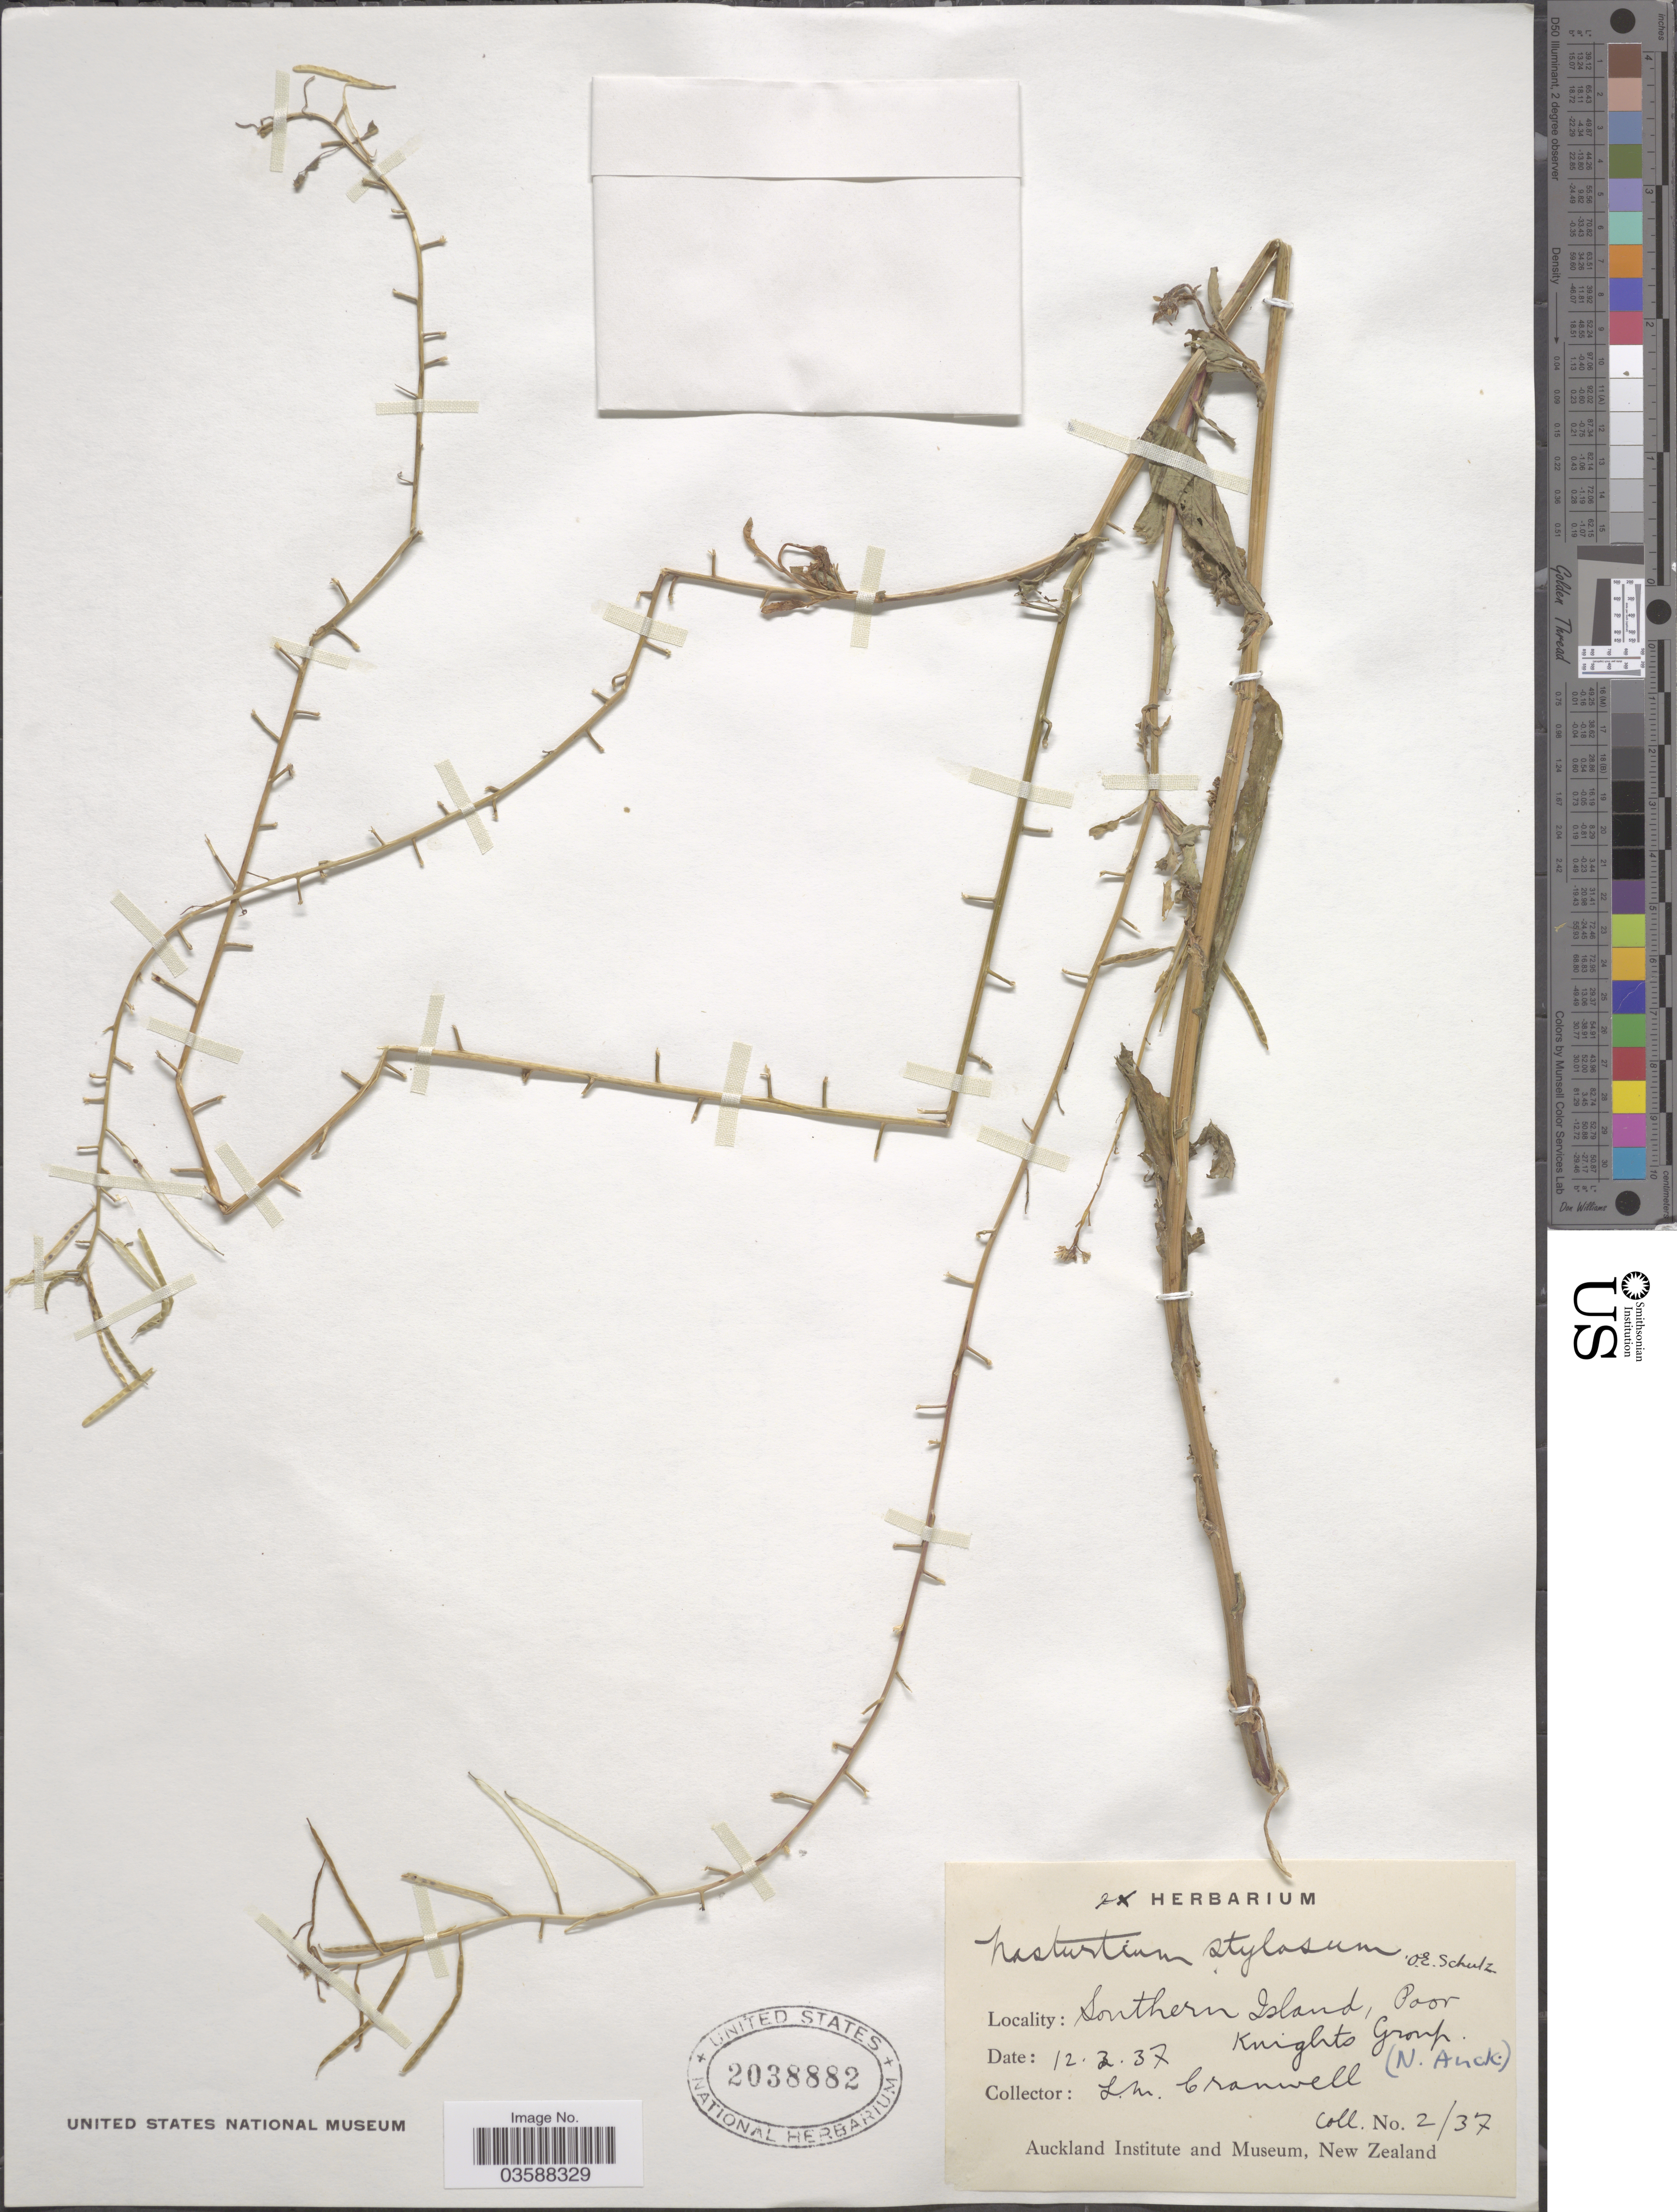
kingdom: Plantae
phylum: Tracheophyta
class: Magnoliopsida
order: Brassicales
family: Brassicaceae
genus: Rorippa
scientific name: Rorippa gigantea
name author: (Hook.) Garn.-Jones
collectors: L. Cranwell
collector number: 2/37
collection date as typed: Transcribed d/m/y: 12/2/37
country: New Zealand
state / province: Auckland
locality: Southern Island, Poor Knights Group (N. Auck.).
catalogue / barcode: US 2038882